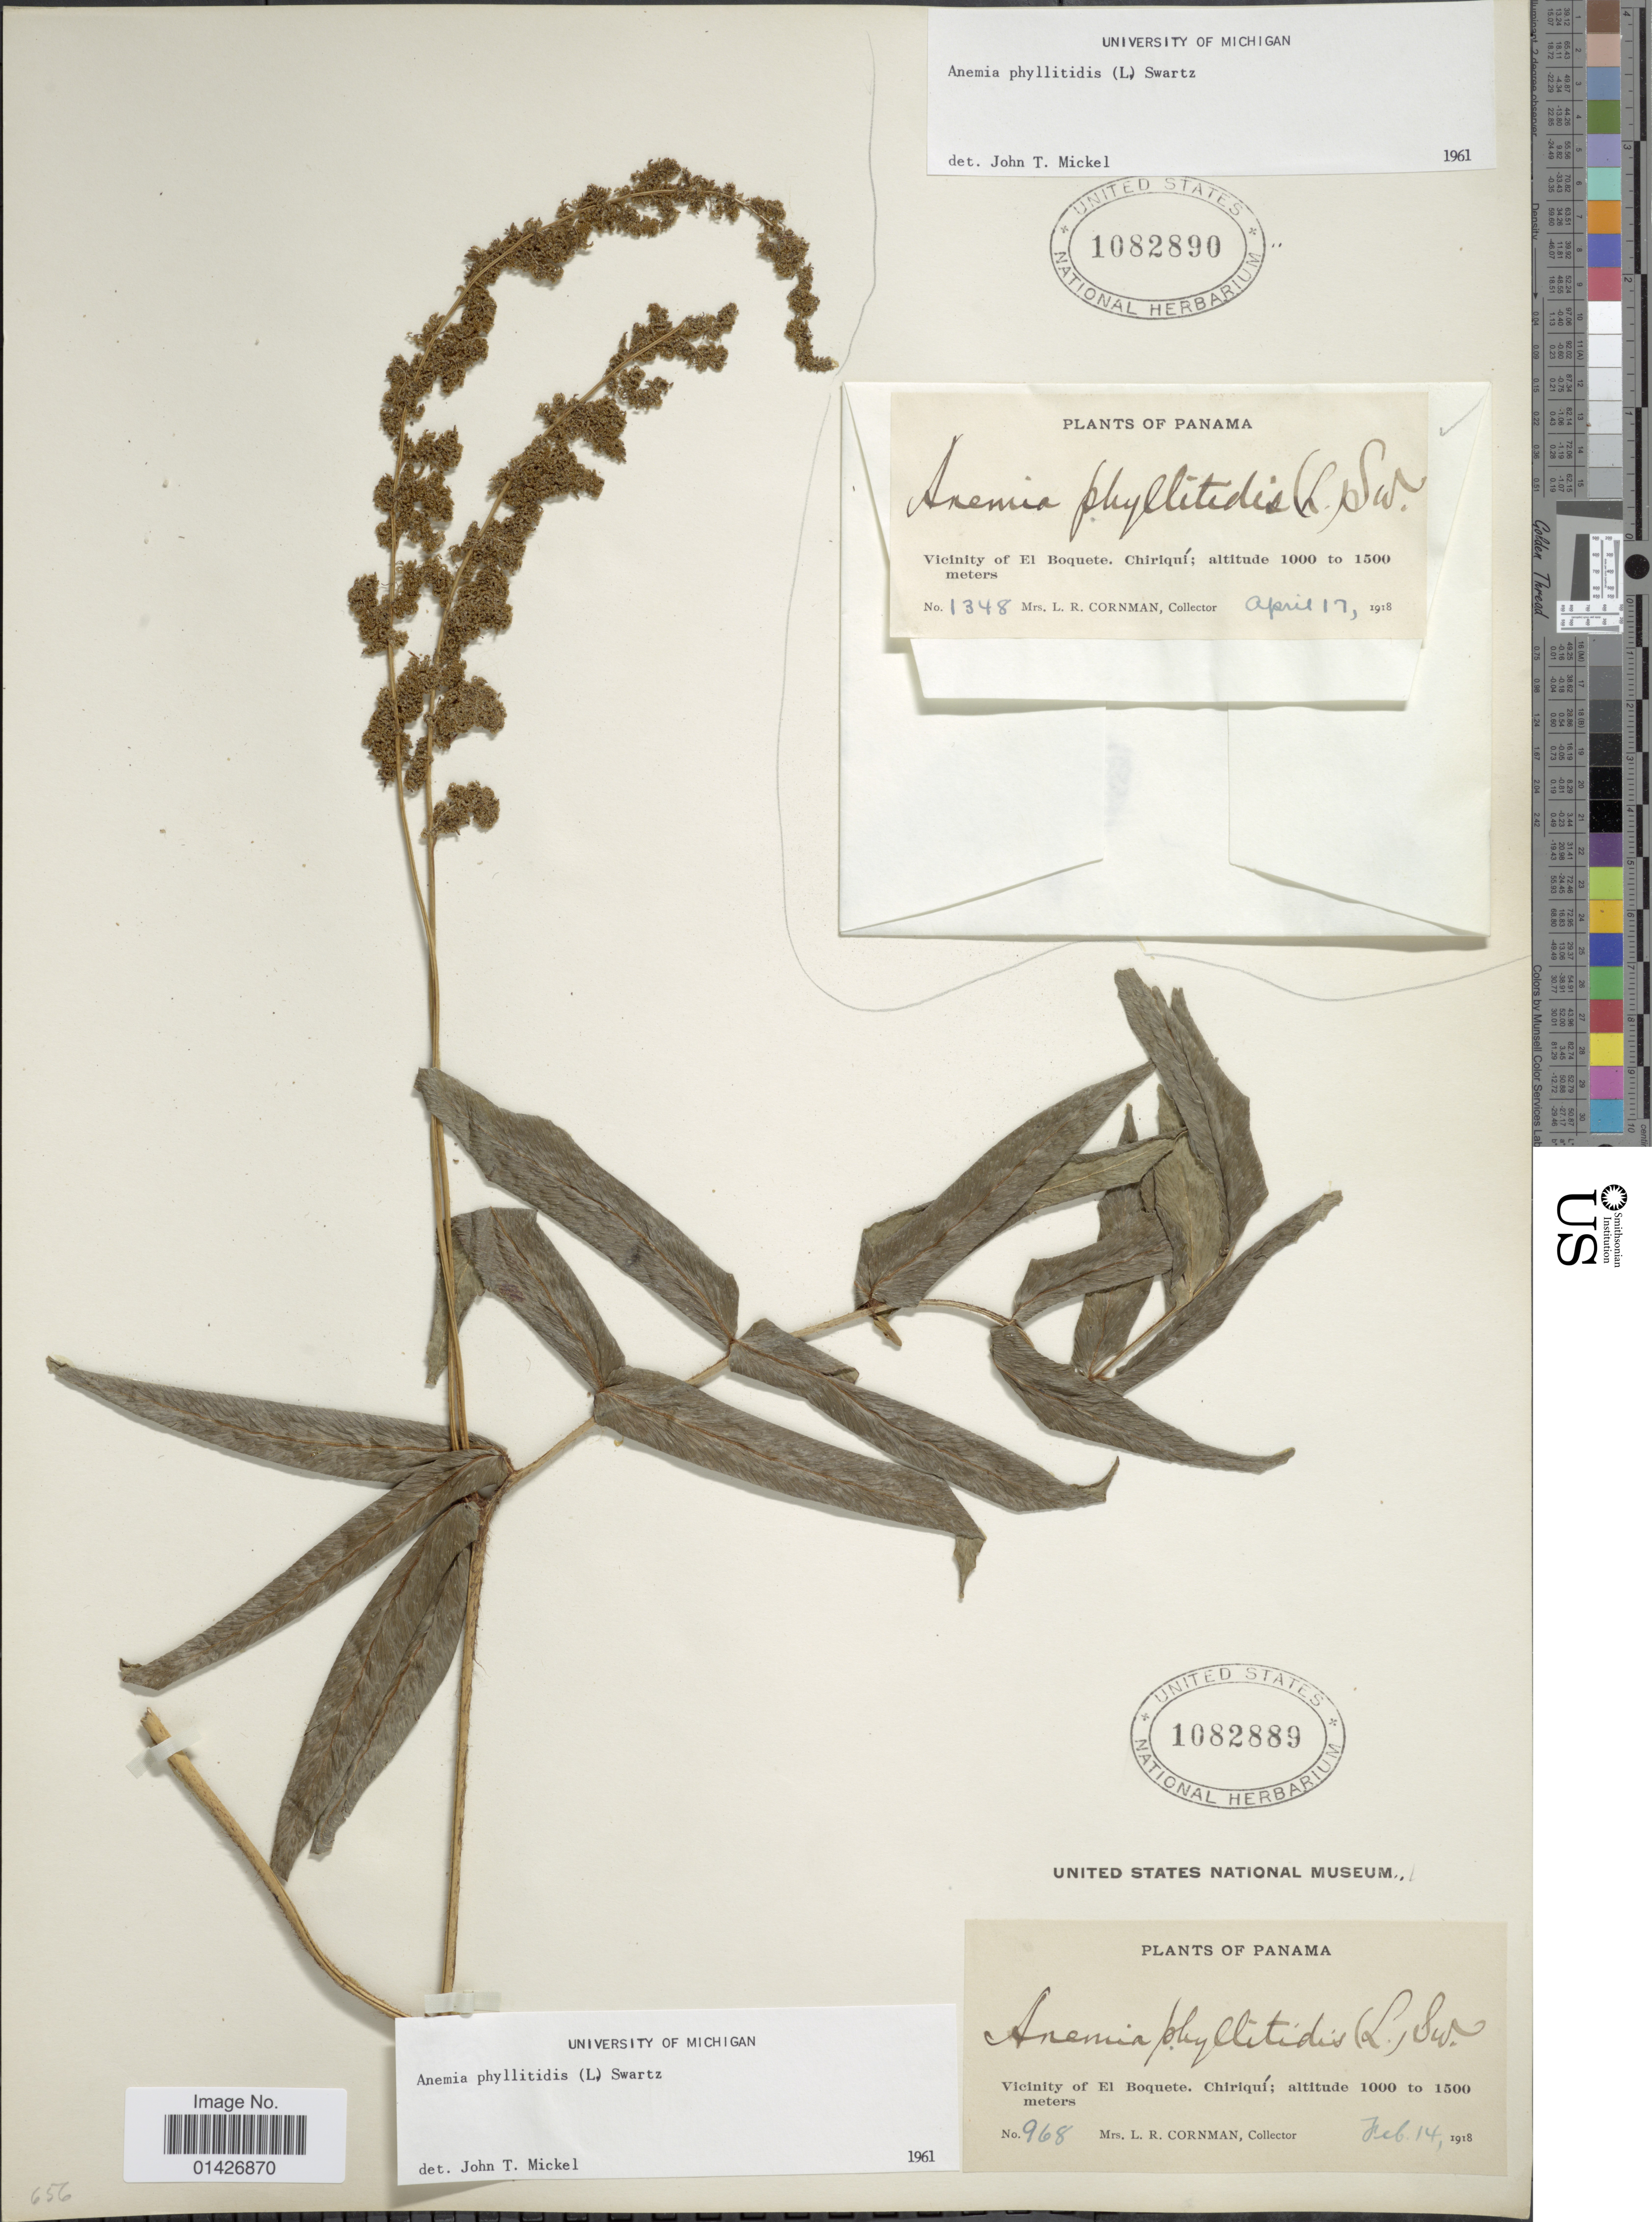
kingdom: Plantae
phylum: Tracheophyta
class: Polypodiopsida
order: Schizaeales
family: Anemiaceae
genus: Anemia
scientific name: Anemia phyllitidis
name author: (L.) Sw.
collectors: L. Cornman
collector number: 1348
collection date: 1918-04-17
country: Panama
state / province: Chiriqui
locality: Vicinity of EL Boquete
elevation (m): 1000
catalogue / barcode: US 1082890-2